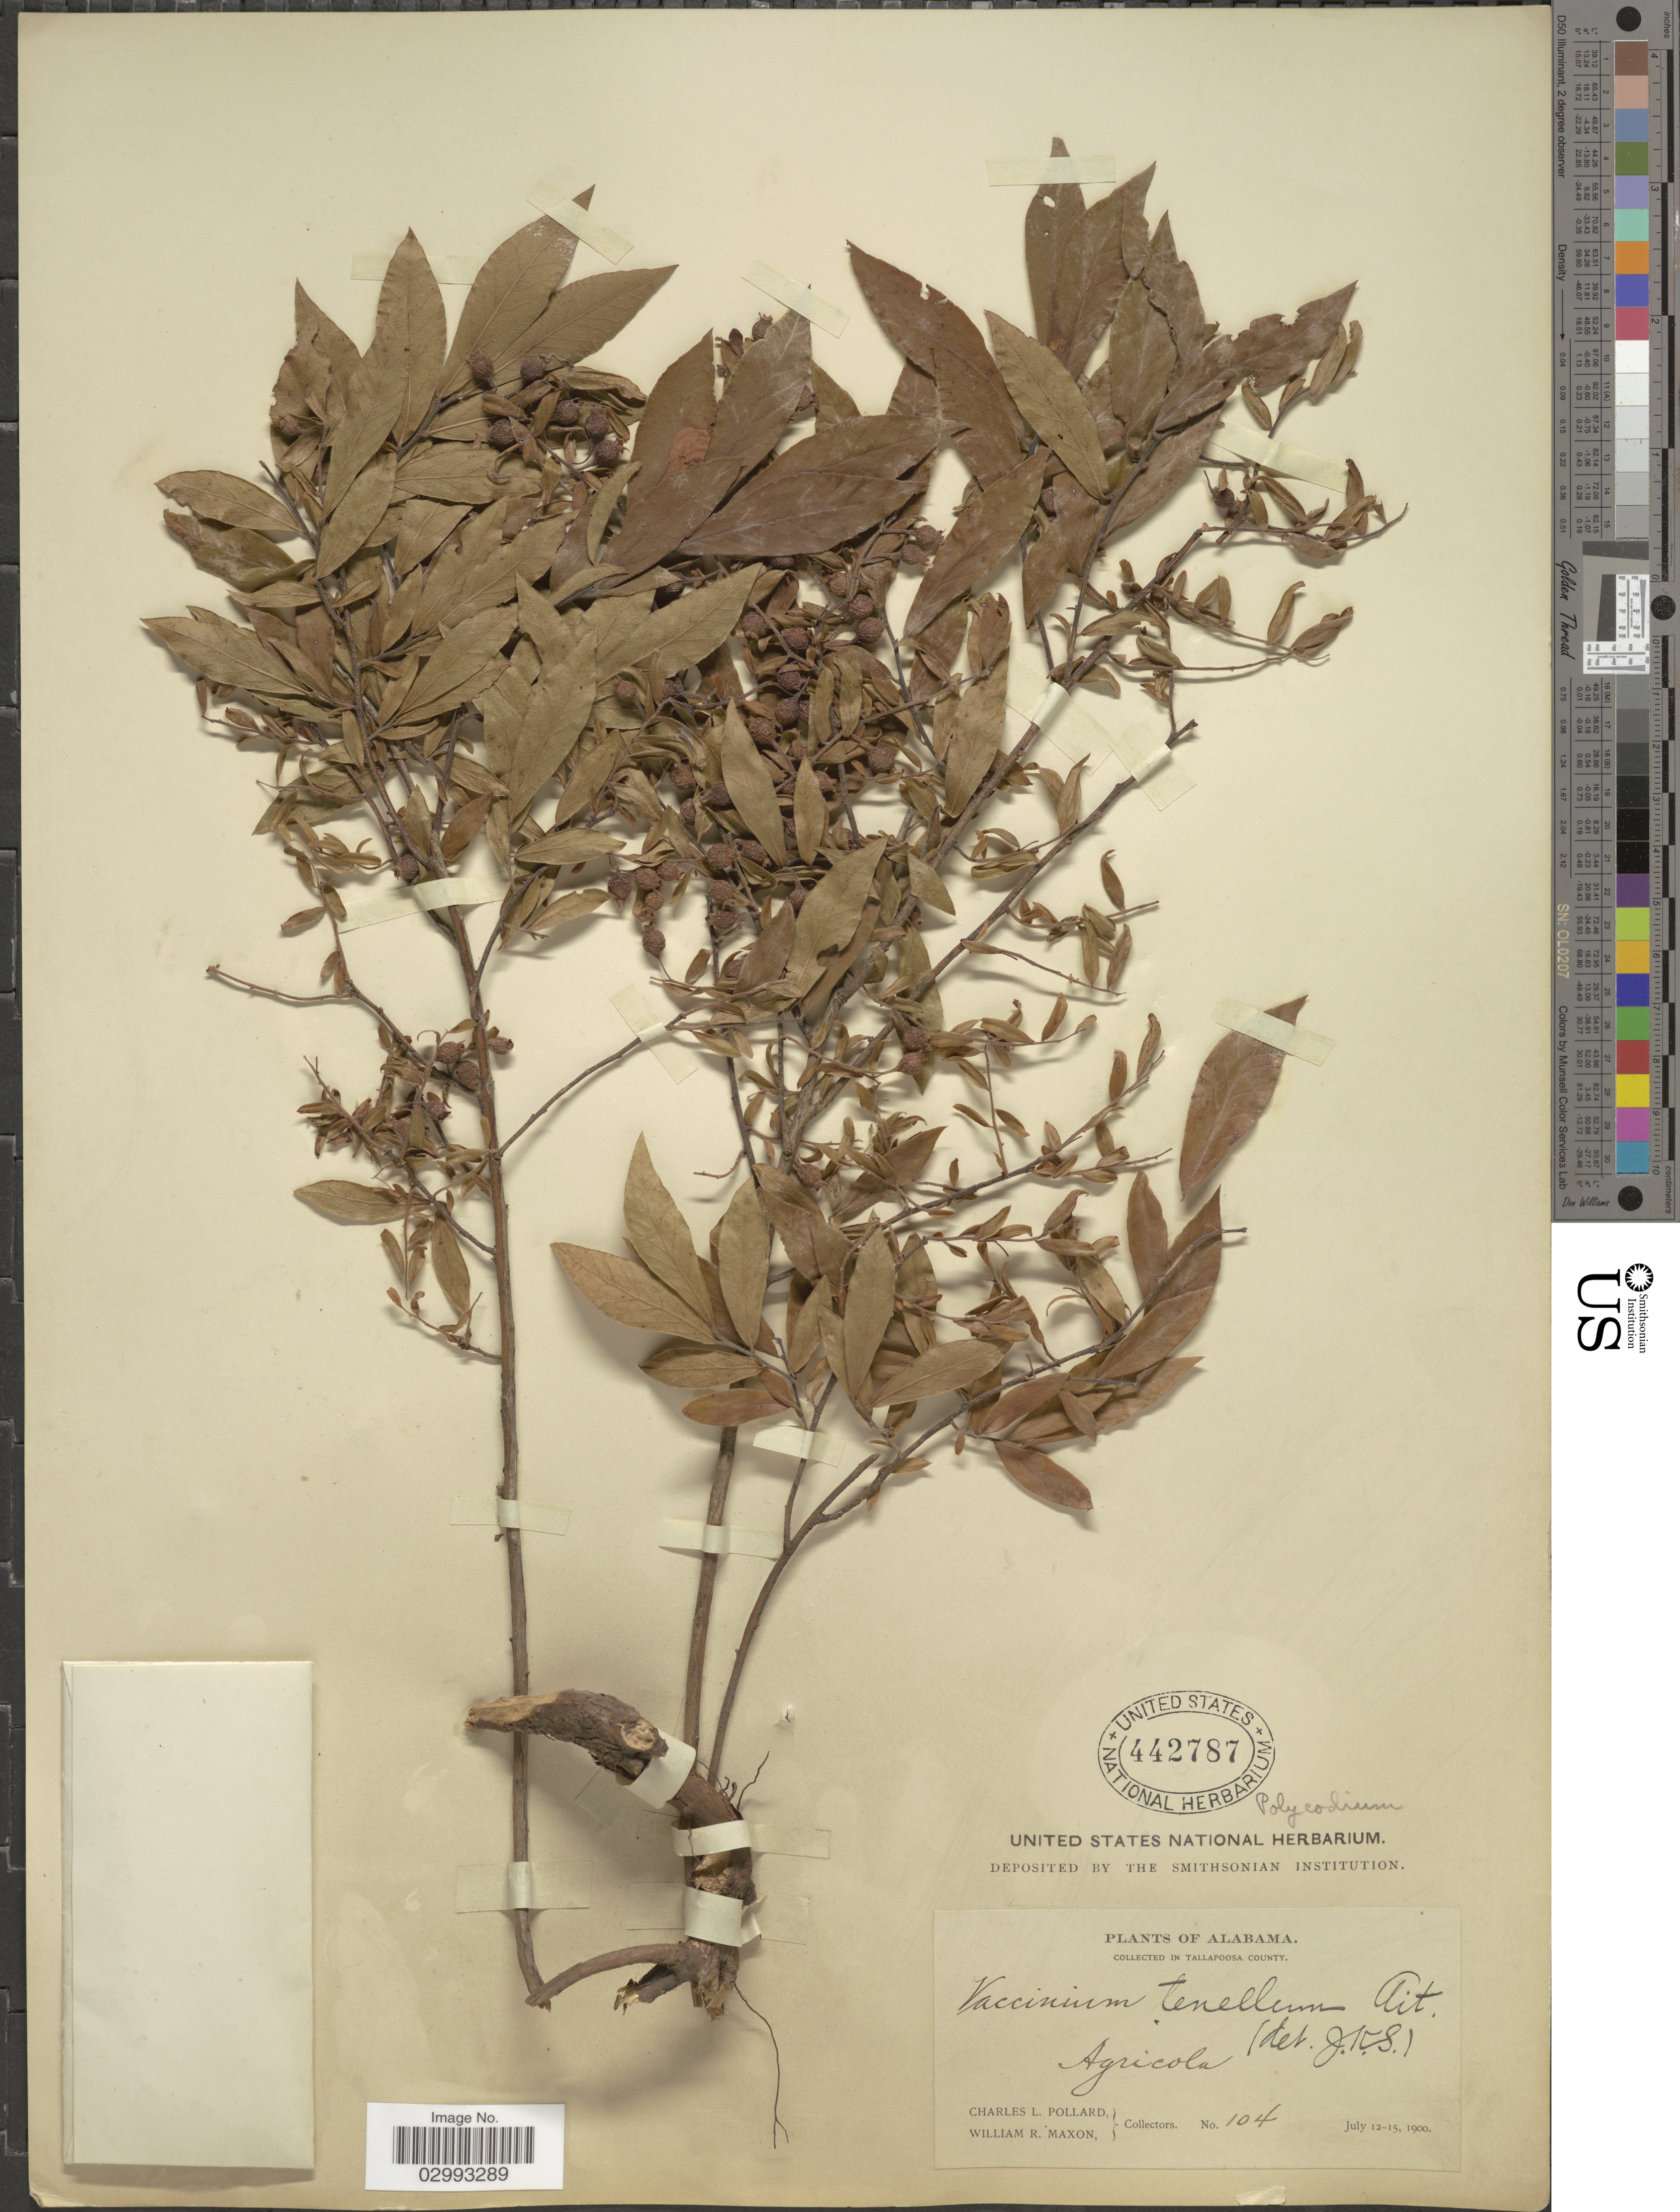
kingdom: Plantae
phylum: Tracheophyta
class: Magnoliopsida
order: Ericales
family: Ericaceae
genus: Polycodium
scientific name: Polycodium stamineum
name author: (L.) Greene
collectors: C. L. Pollard & W. R. Maxon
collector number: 104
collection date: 1900-07-12/1900-07-15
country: United States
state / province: Alabama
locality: In Tallapoosa County. Agricola.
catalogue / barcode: US 442787